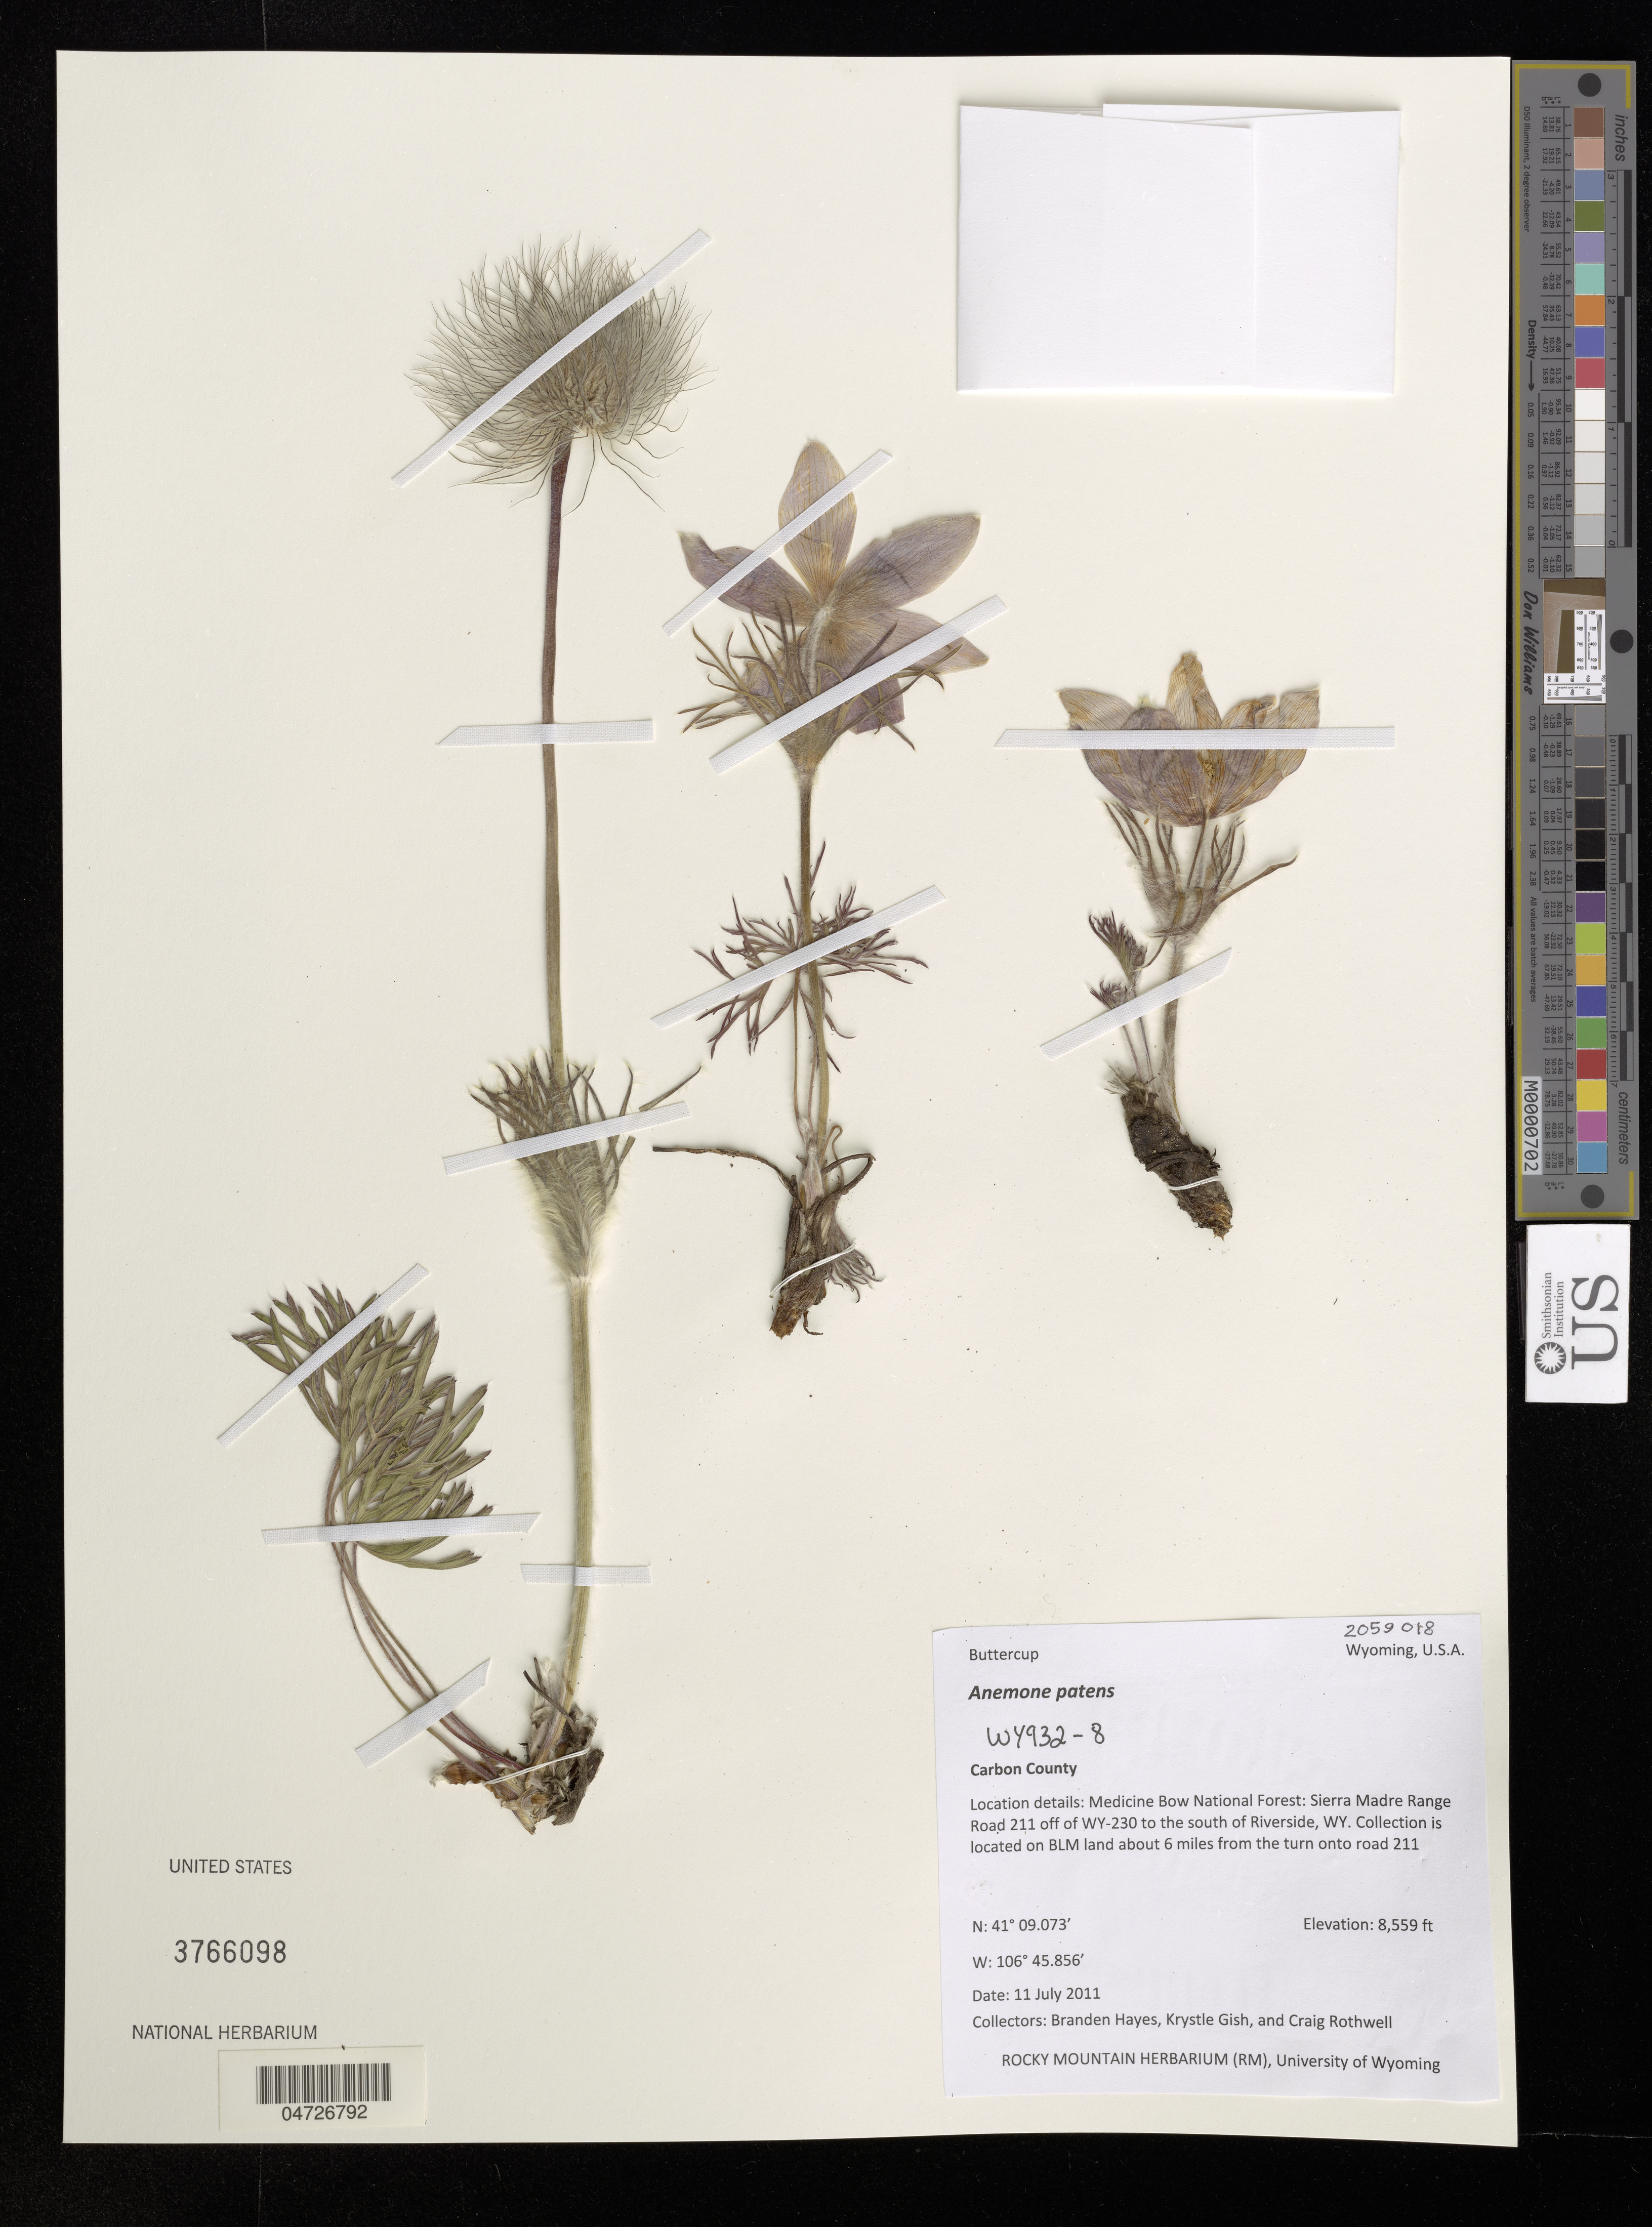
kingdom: Plantae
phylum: Tracheophyta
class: Magnoliopsida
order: Ranunculales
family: Ranunculaceae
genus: Anemone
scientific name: Anemone patens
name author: L.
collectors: B. Hayes, K. Gish & C. Rothwell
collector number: WY932-8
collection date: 2011-07-11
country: United States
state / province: Wyoming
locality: Carbon County. Medicine Bow National Forest: Sierra Madre Range Road 211 off of WY-230 to the south of Riverside. Collection is located on BLM land about 6 miles from the turn onto road 211.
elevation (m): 2609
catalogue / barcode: US 3766098